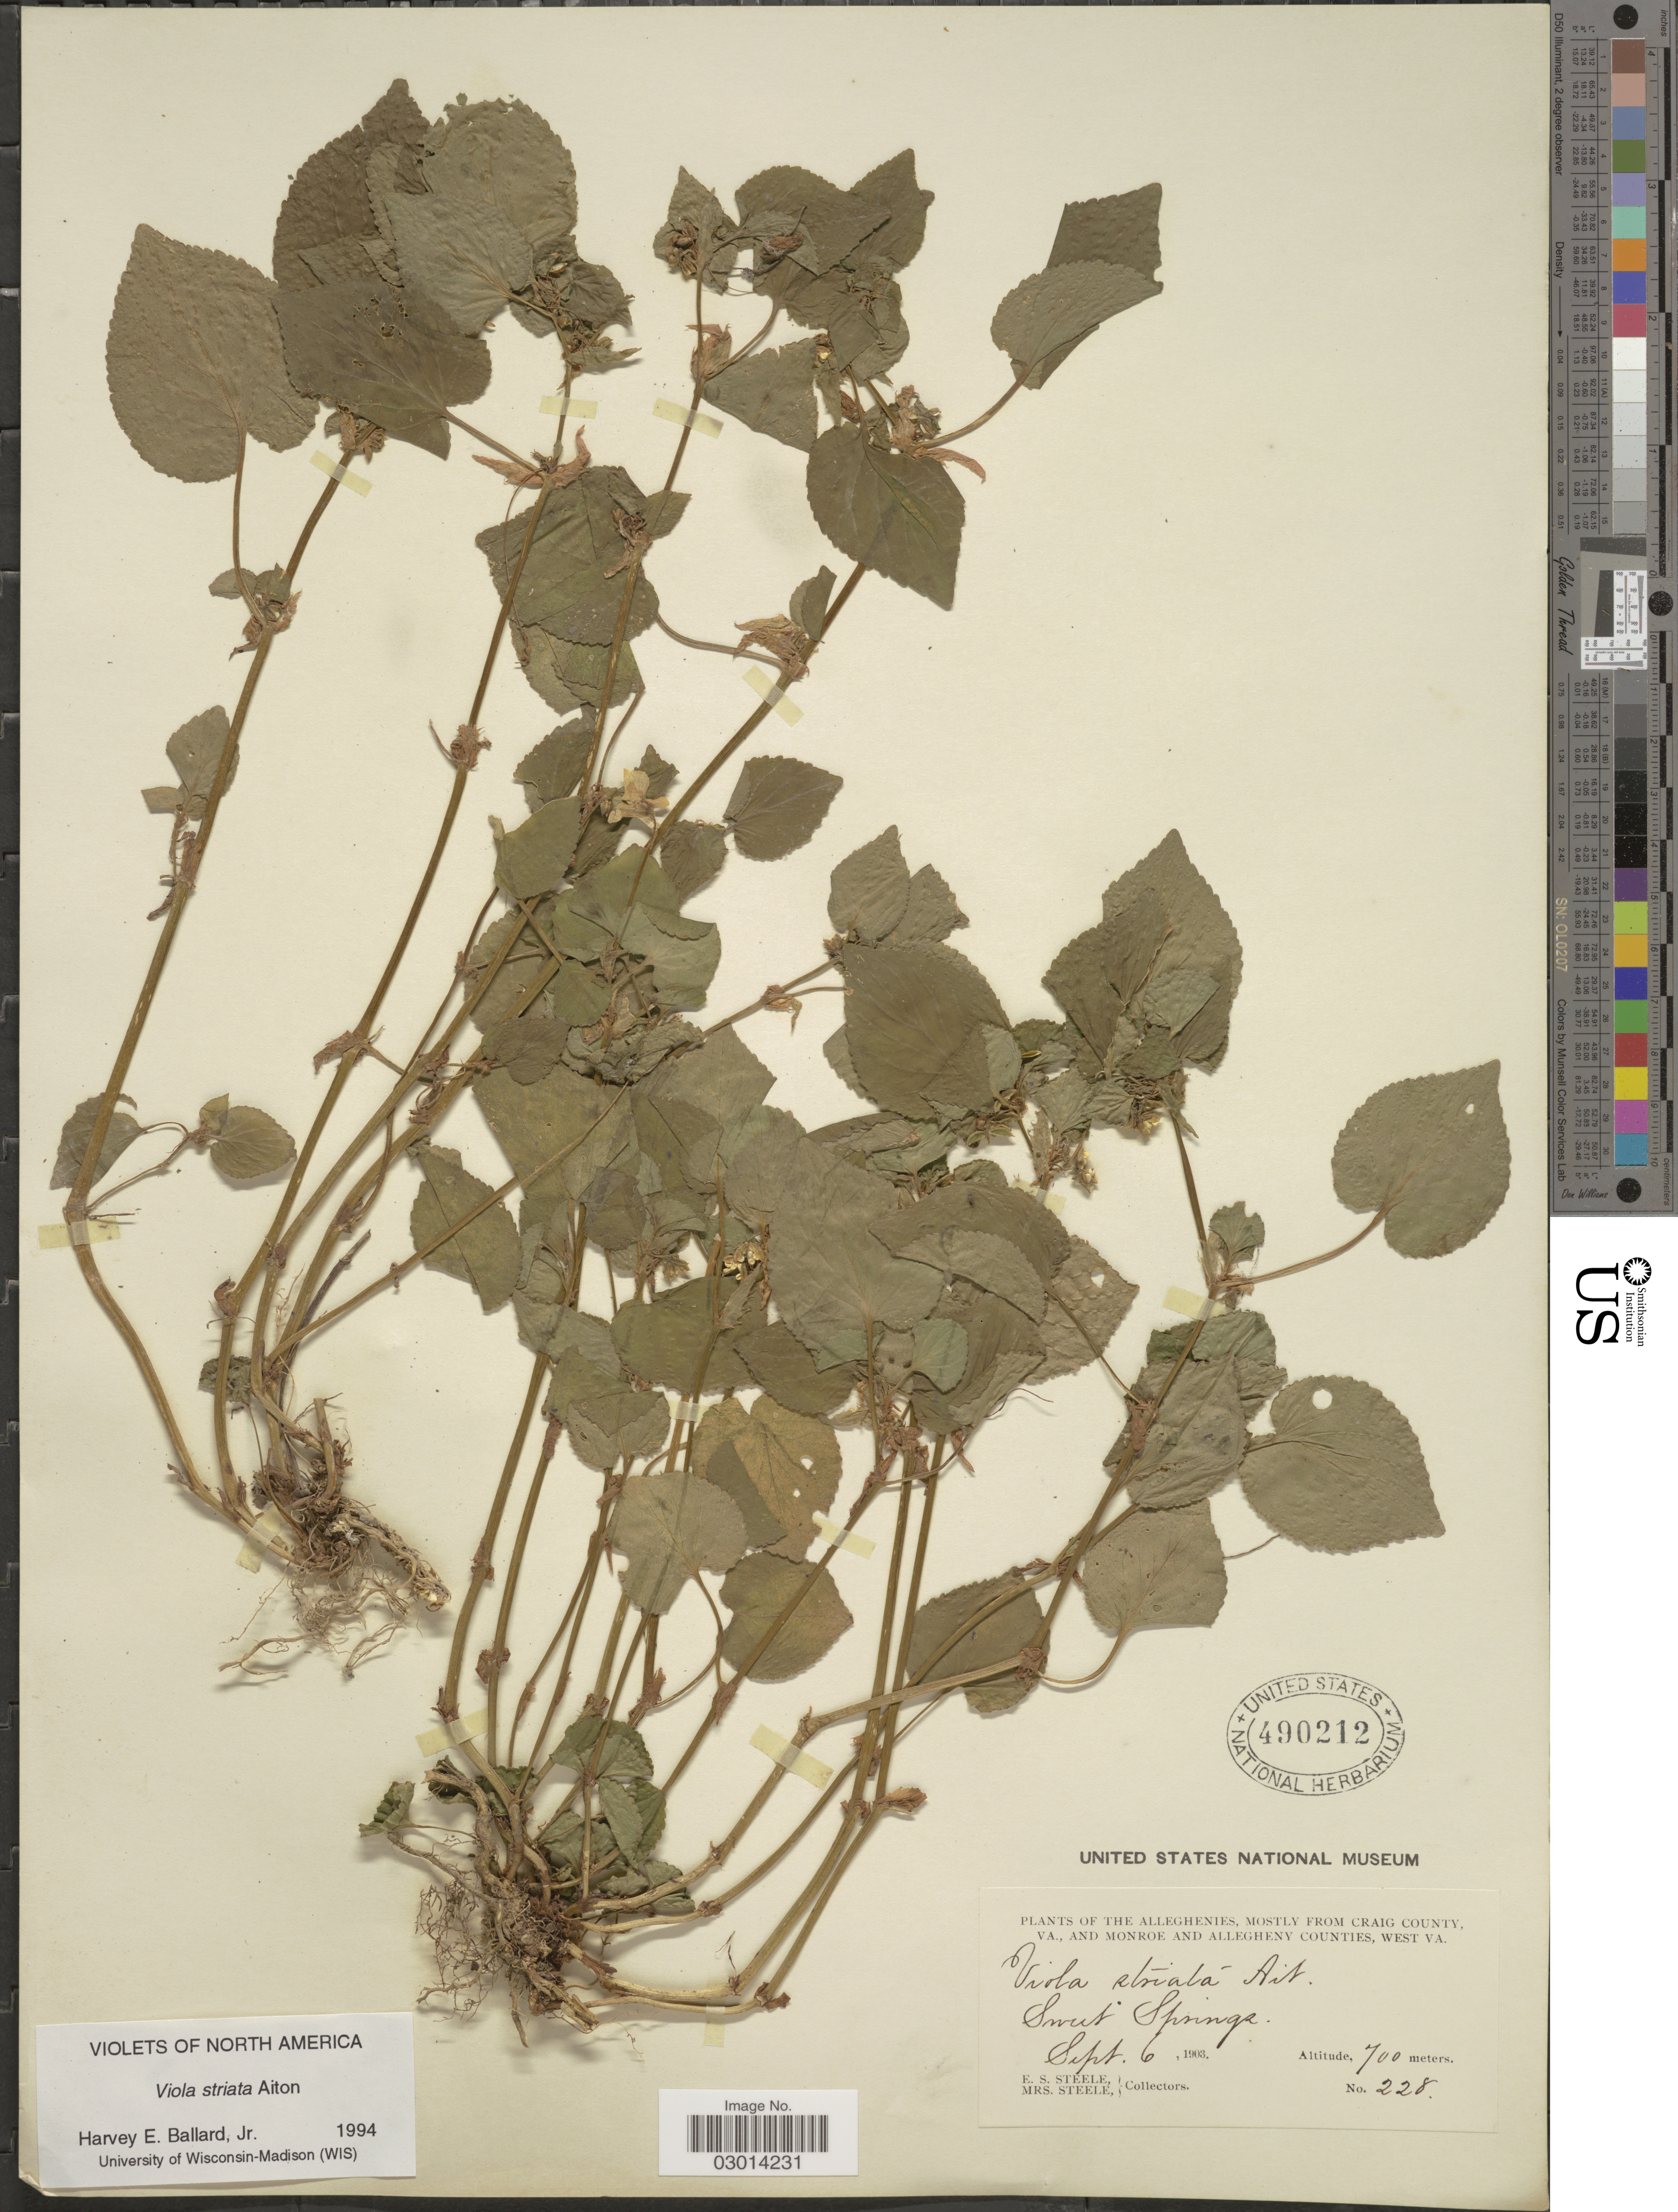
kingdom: Plantae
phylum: Tracheophyta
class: Magnoliopsida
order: Malpighiales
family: Violaceae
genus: Viola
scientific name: Viola rostrata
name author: Pursh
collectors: E. Steele & Mrs. E. S. Steele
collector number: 228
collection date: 1903-09-06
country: United States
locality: The Alleghenies, Mostly from Craig County, Va., and Monroe and Allegheny Counties, West Va. Sweet Springs.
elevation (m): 700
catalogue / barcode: US 490212